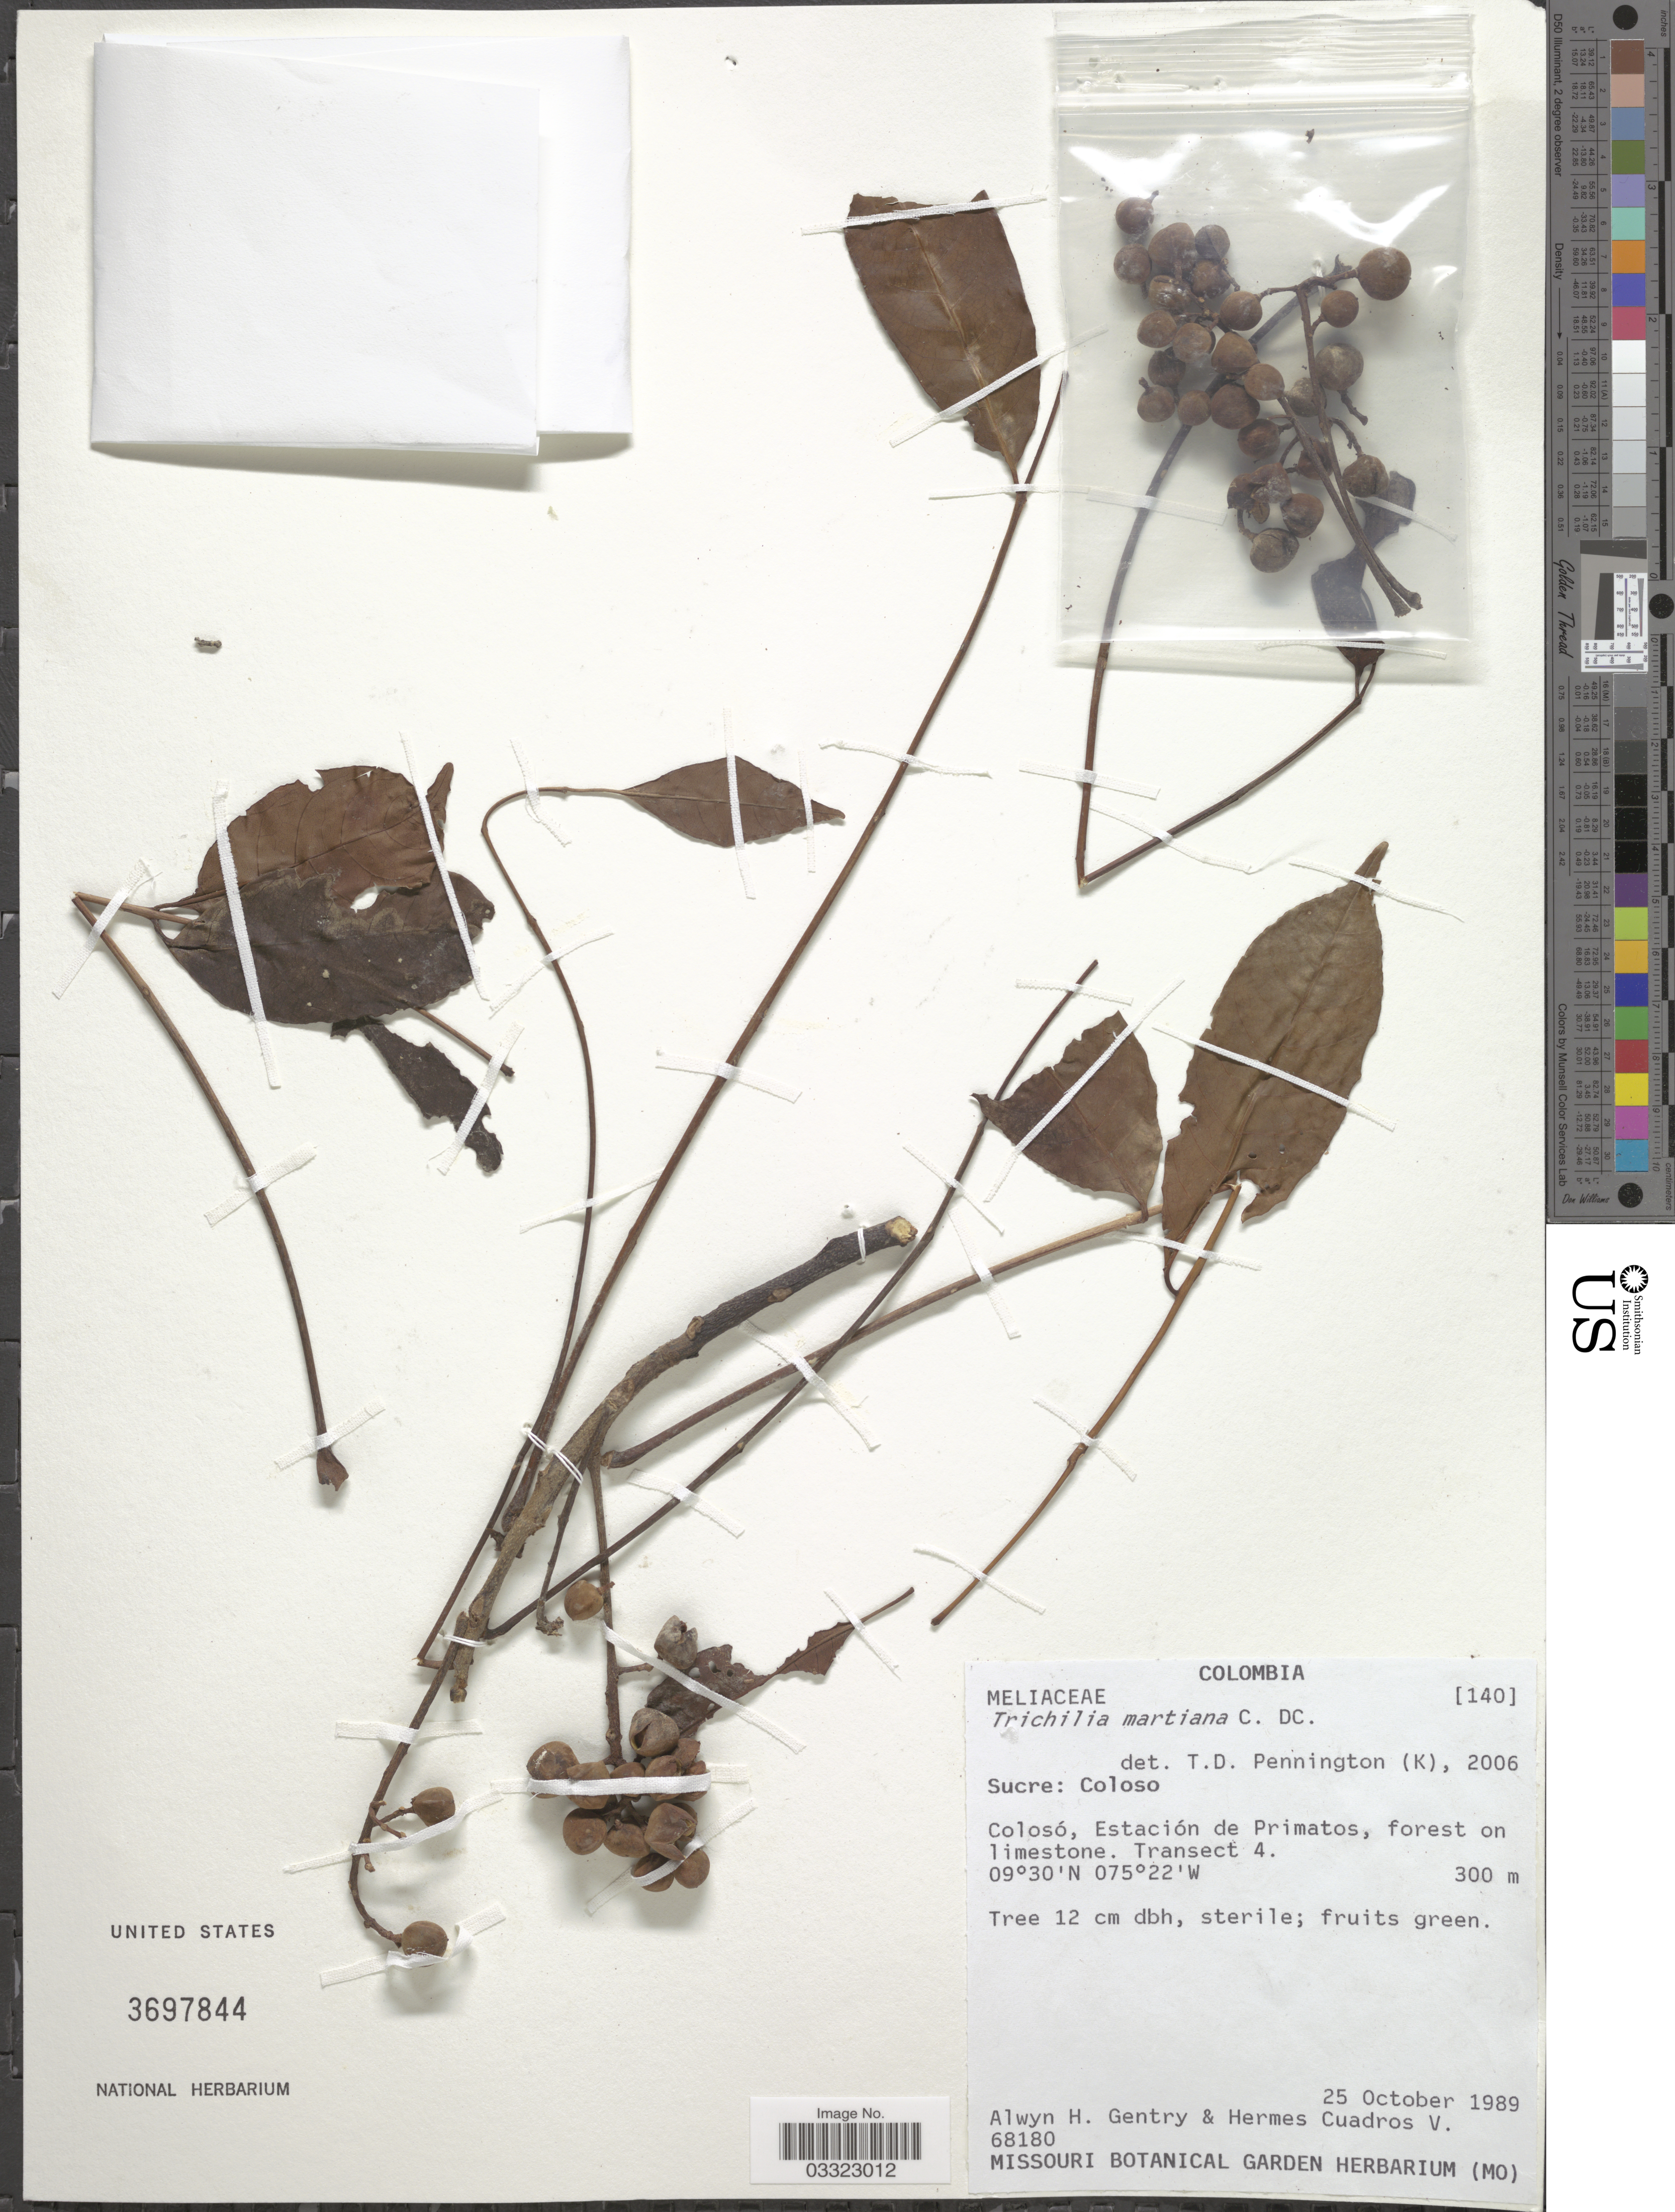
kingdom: Plantae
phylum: Tracheophyta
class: Magnoliopsida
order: Sapindales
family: Meliaceae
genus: Trichilia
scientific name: Trichilia martiana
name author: C. DC.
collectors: A. H. Gentry & H. Cuadros V.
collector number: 68180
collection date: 1989-10-25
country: Colombia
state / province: Sucre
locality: Coloso, Colosó, Estación de Primatos, forest on limestone. Transect 4.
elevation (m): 300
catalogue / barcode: US 3697844